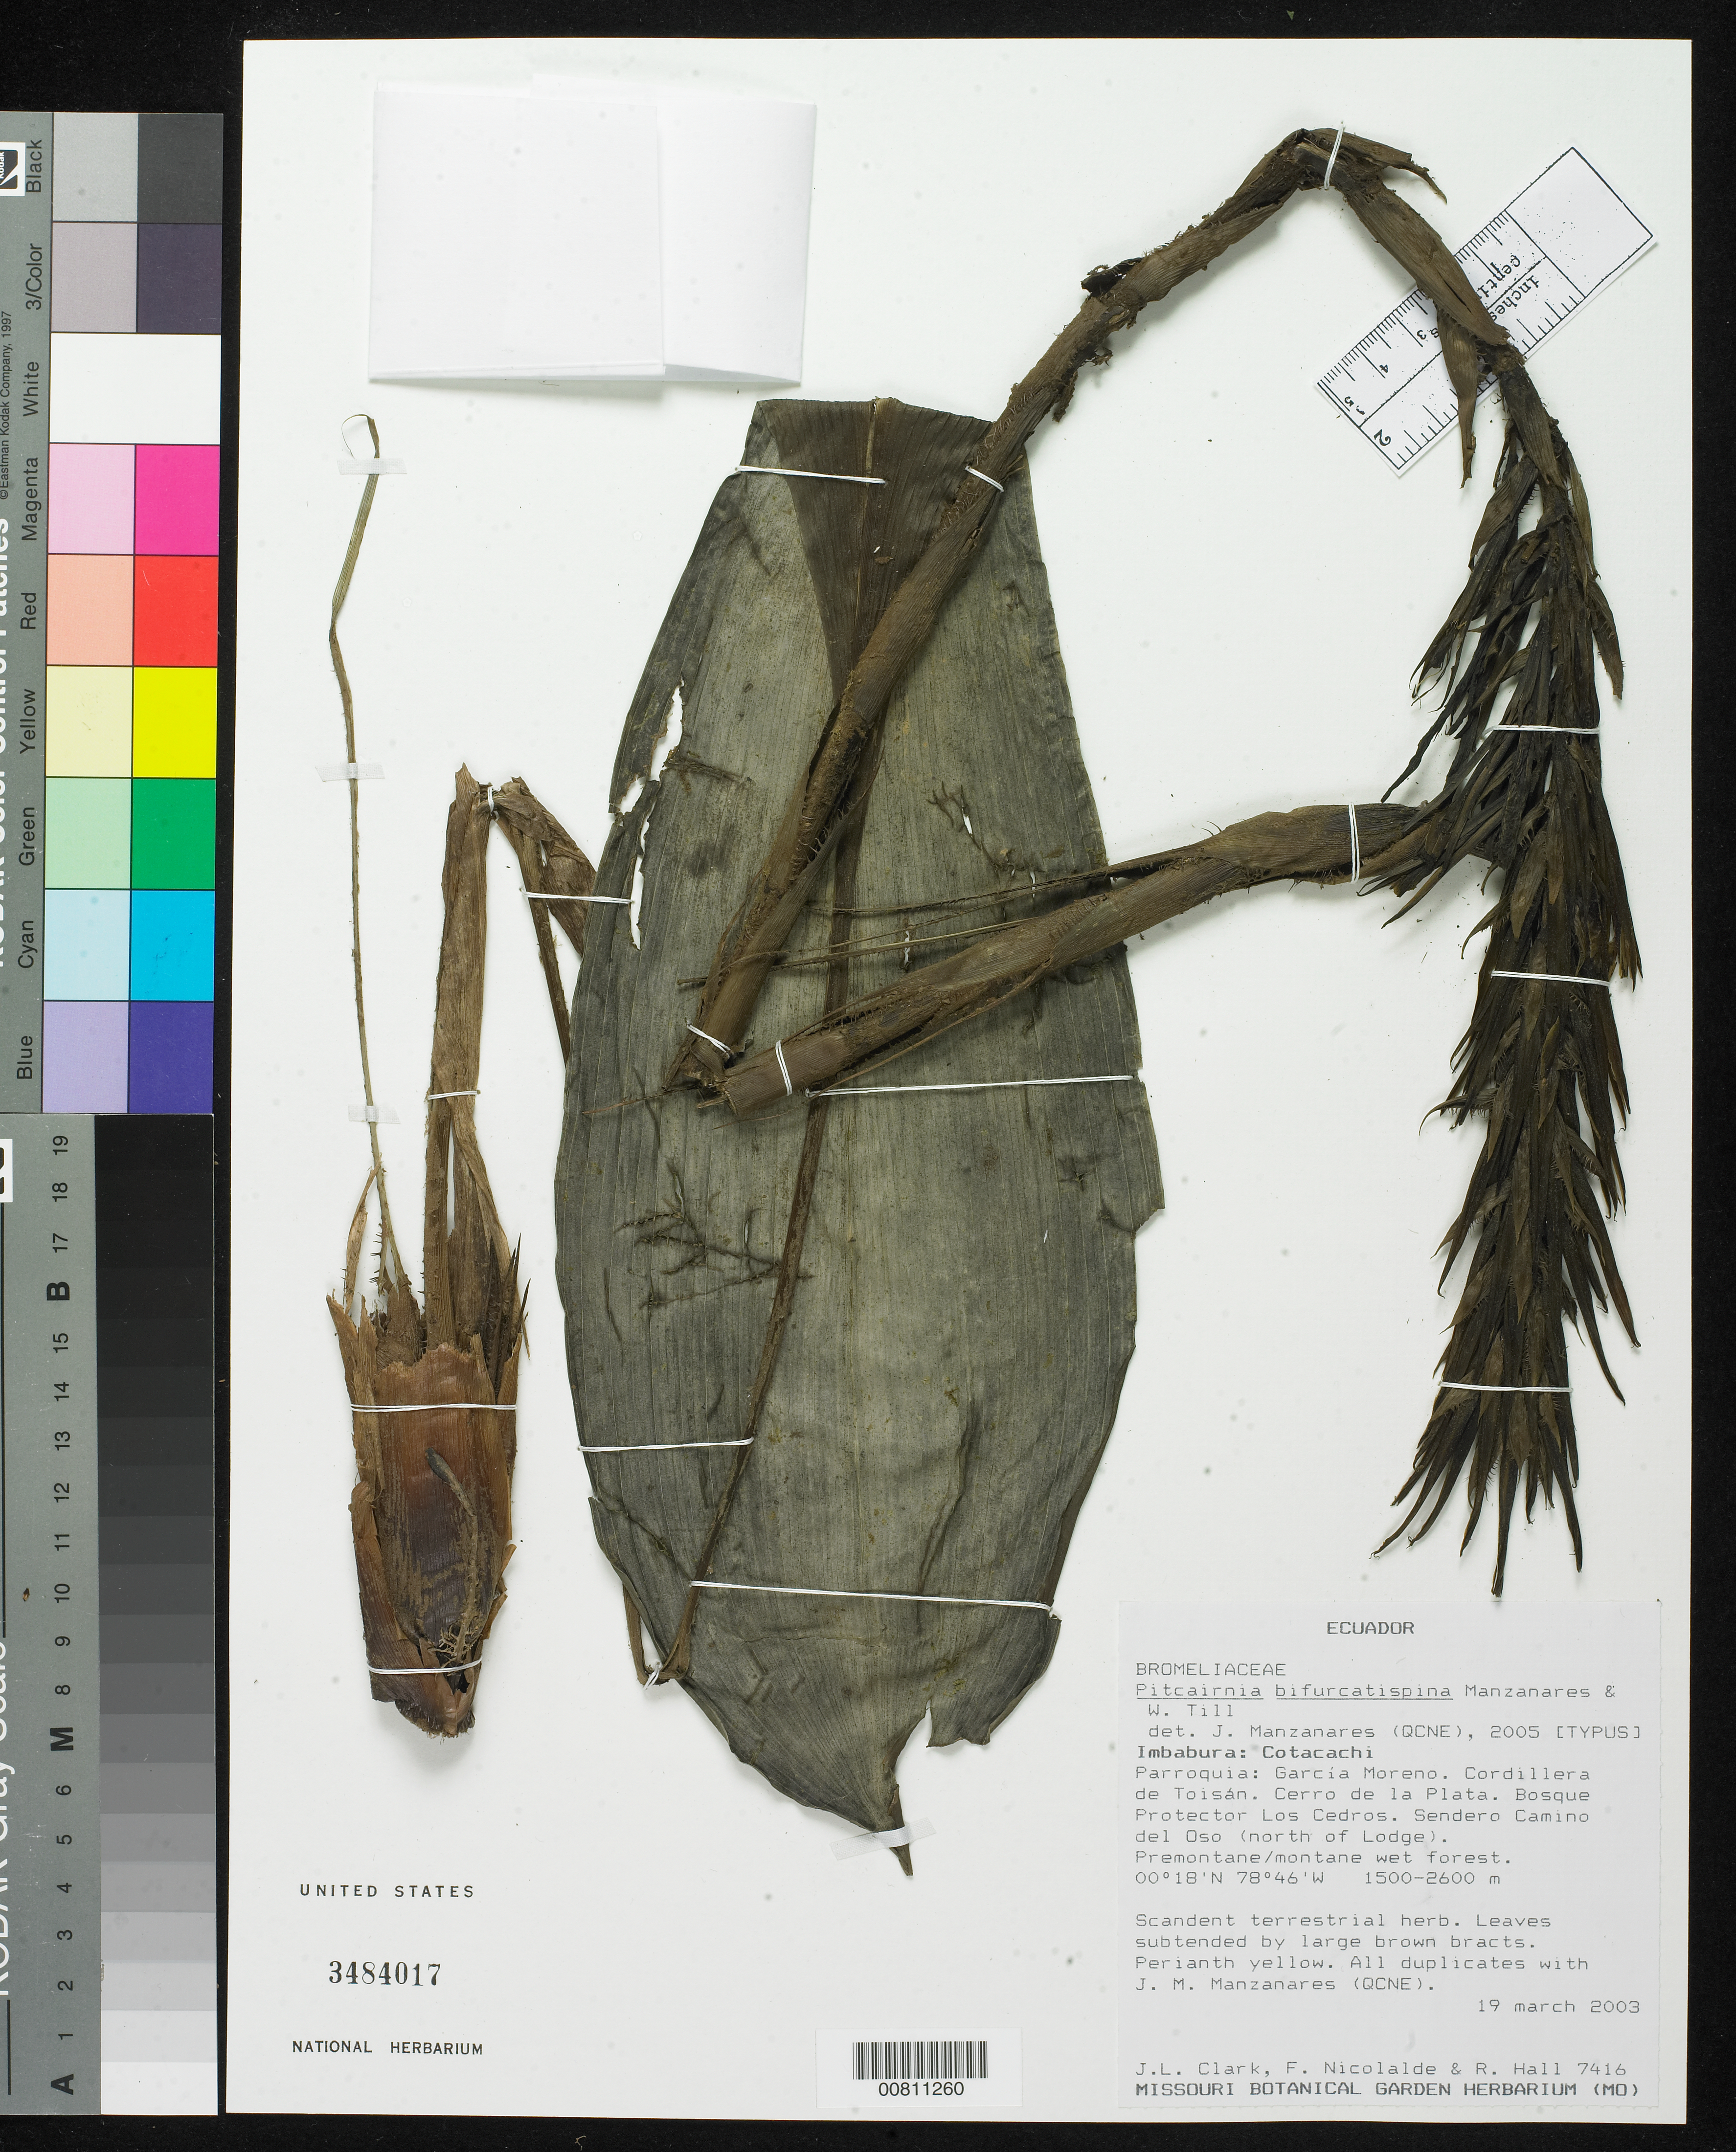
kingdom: Plantae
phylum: Tracheophyta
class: Liliopsida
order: Poales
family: Bromeliaceae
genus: Pitcairnia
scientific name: Pitcairnia bifurcatispina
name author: Manzan. & W. Till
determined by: Manzanares, J. M.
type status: Isotype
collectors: J. L. Clark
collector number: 7416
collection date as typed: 19 Mar 2003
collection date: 2003-03-19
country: Ecuador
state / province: Imbabura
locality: Imbabura: Cotacachi. Parroquia: García Moreno. Cordillera de Toisán. Cerro de la Plata. Bosque Protector Los Cedros. Sendero Camino del Oso (north of Lodge).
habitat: Premontane/montane wet forest.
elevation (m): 1500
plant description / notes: Holotype at QCNE.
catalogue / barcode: US 3484017